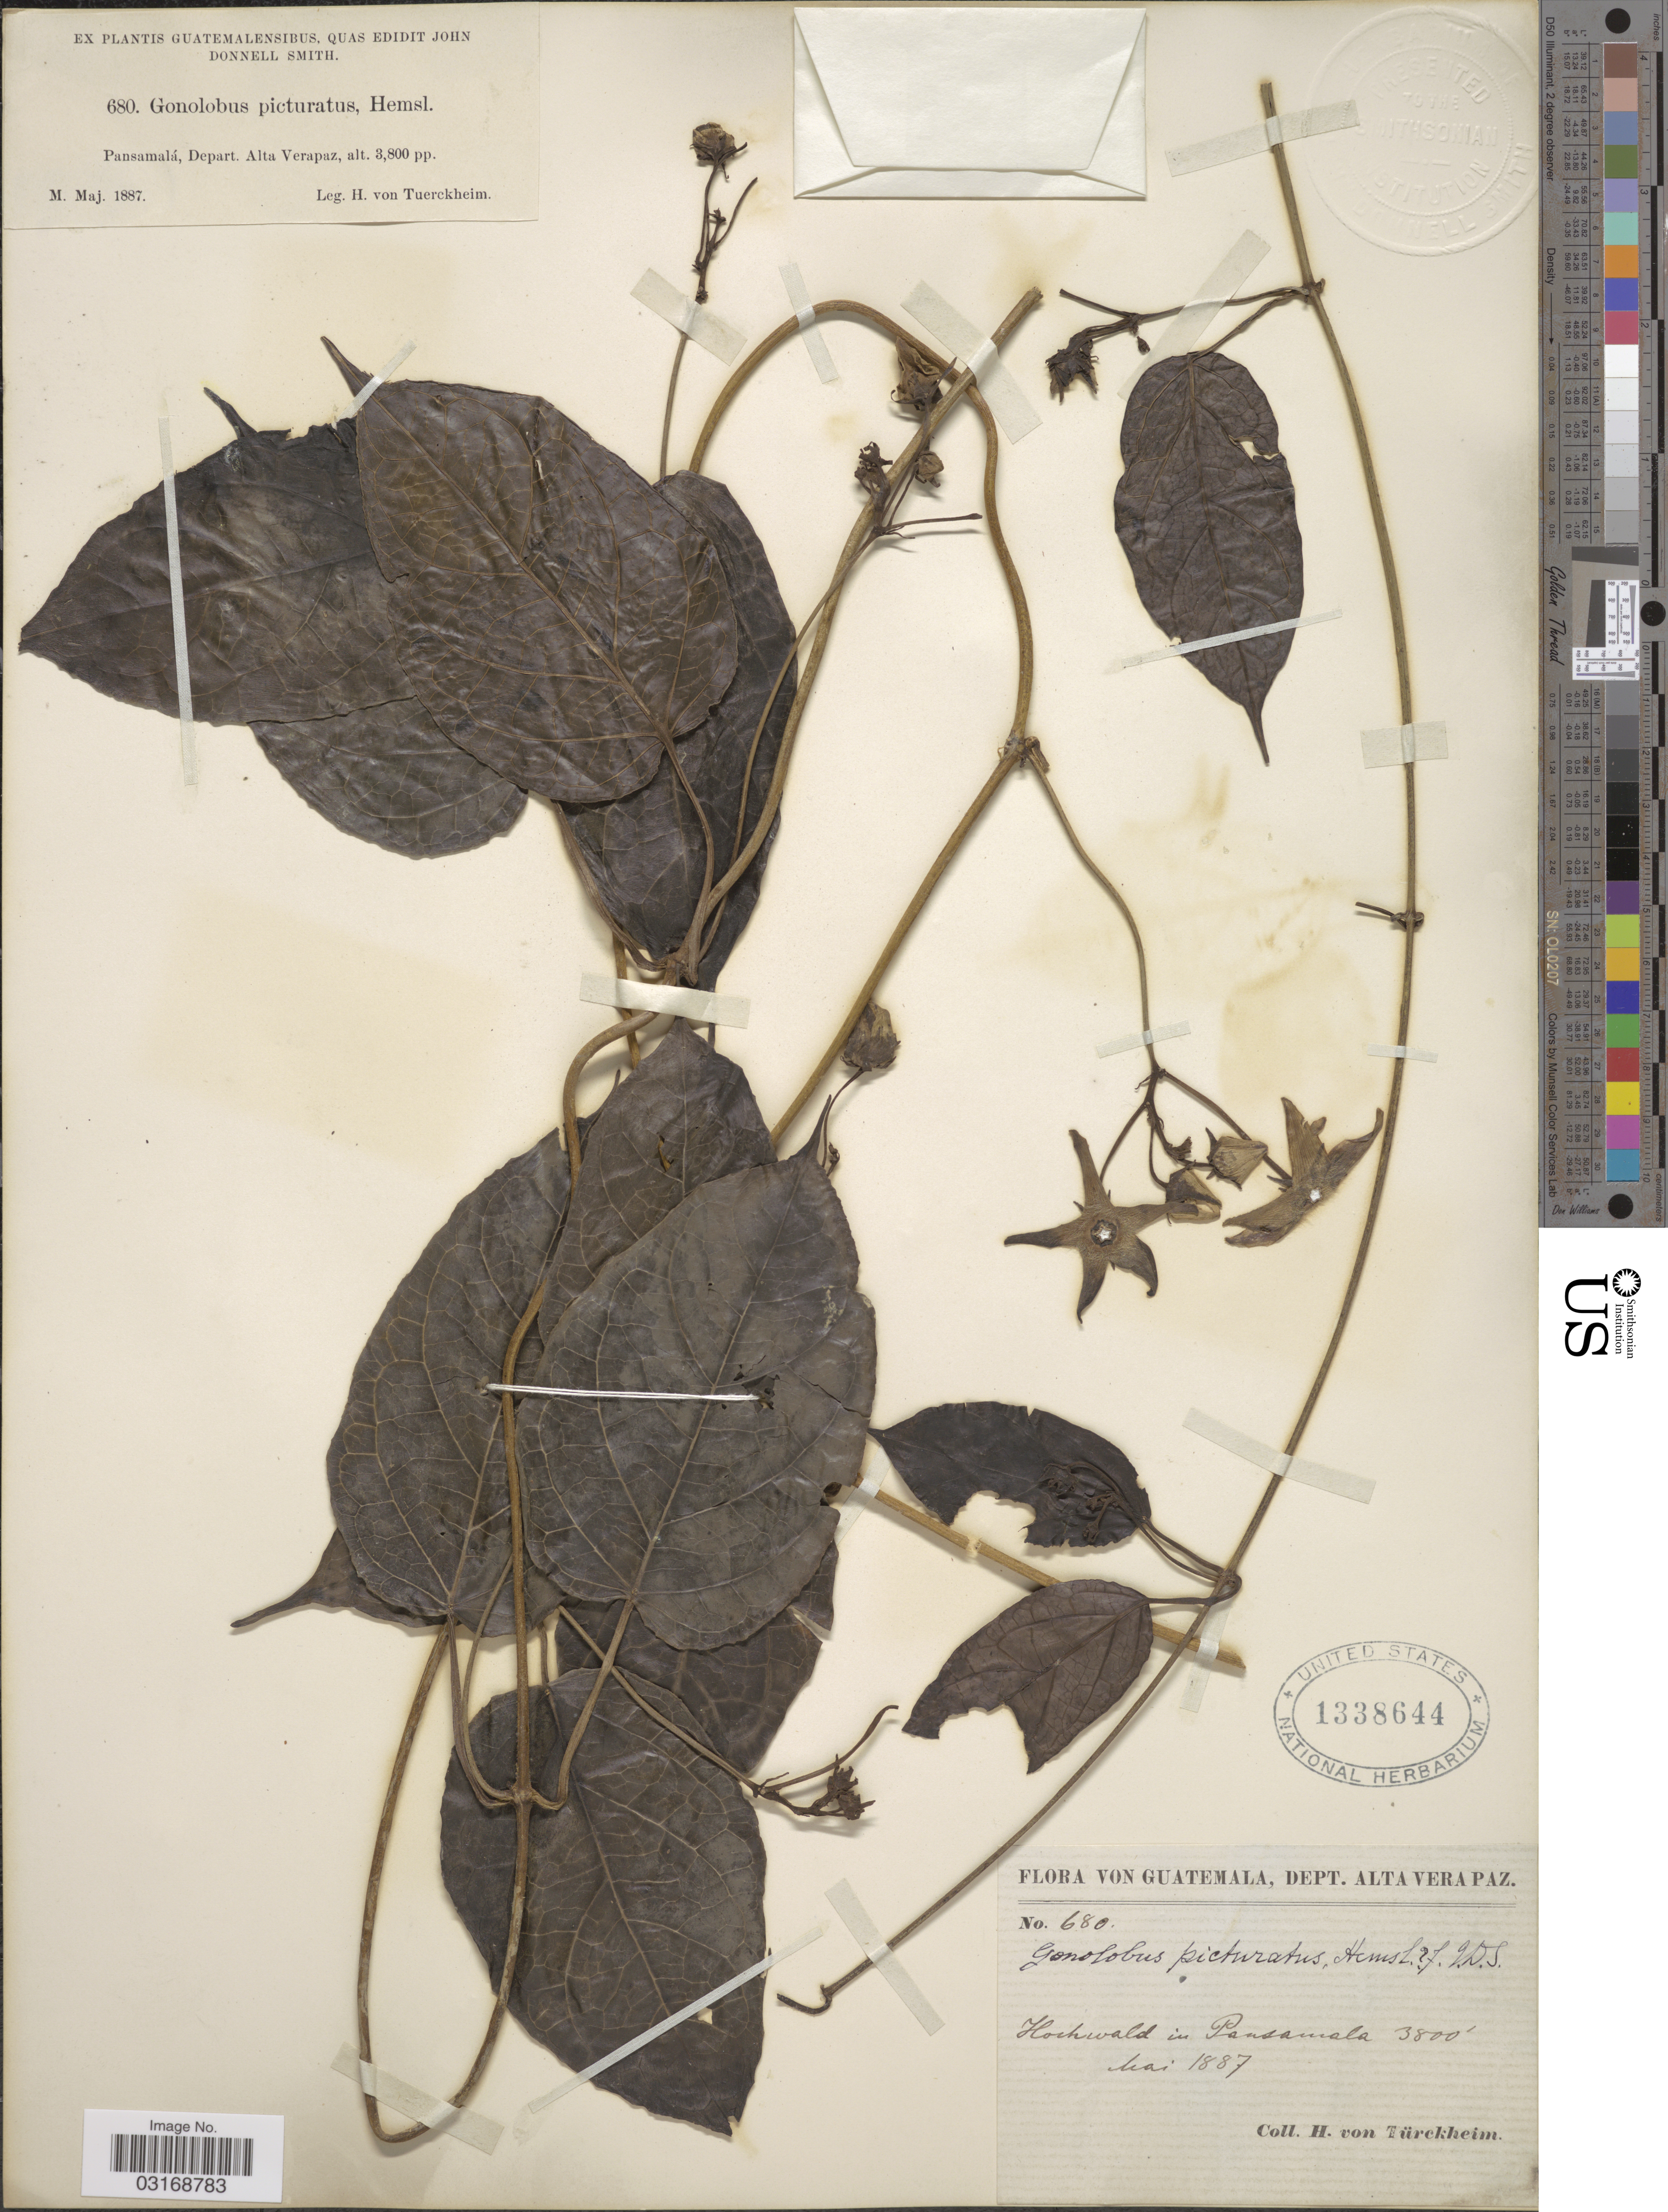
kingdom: Plantae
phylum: Tracheophyta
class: Magnoliopsida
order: Gentianales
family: Apocynaceae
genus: Matelea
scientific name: Matelea picturata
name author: (Hemsl.) Woodson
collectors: H. von Türckheim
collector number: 680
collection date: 1887-05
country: Guatemala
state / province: Alta Verapaz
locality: Dept. Alta Vera Paz. Hochwald in Pansamala.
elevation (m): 1158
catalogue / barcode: US 1338644